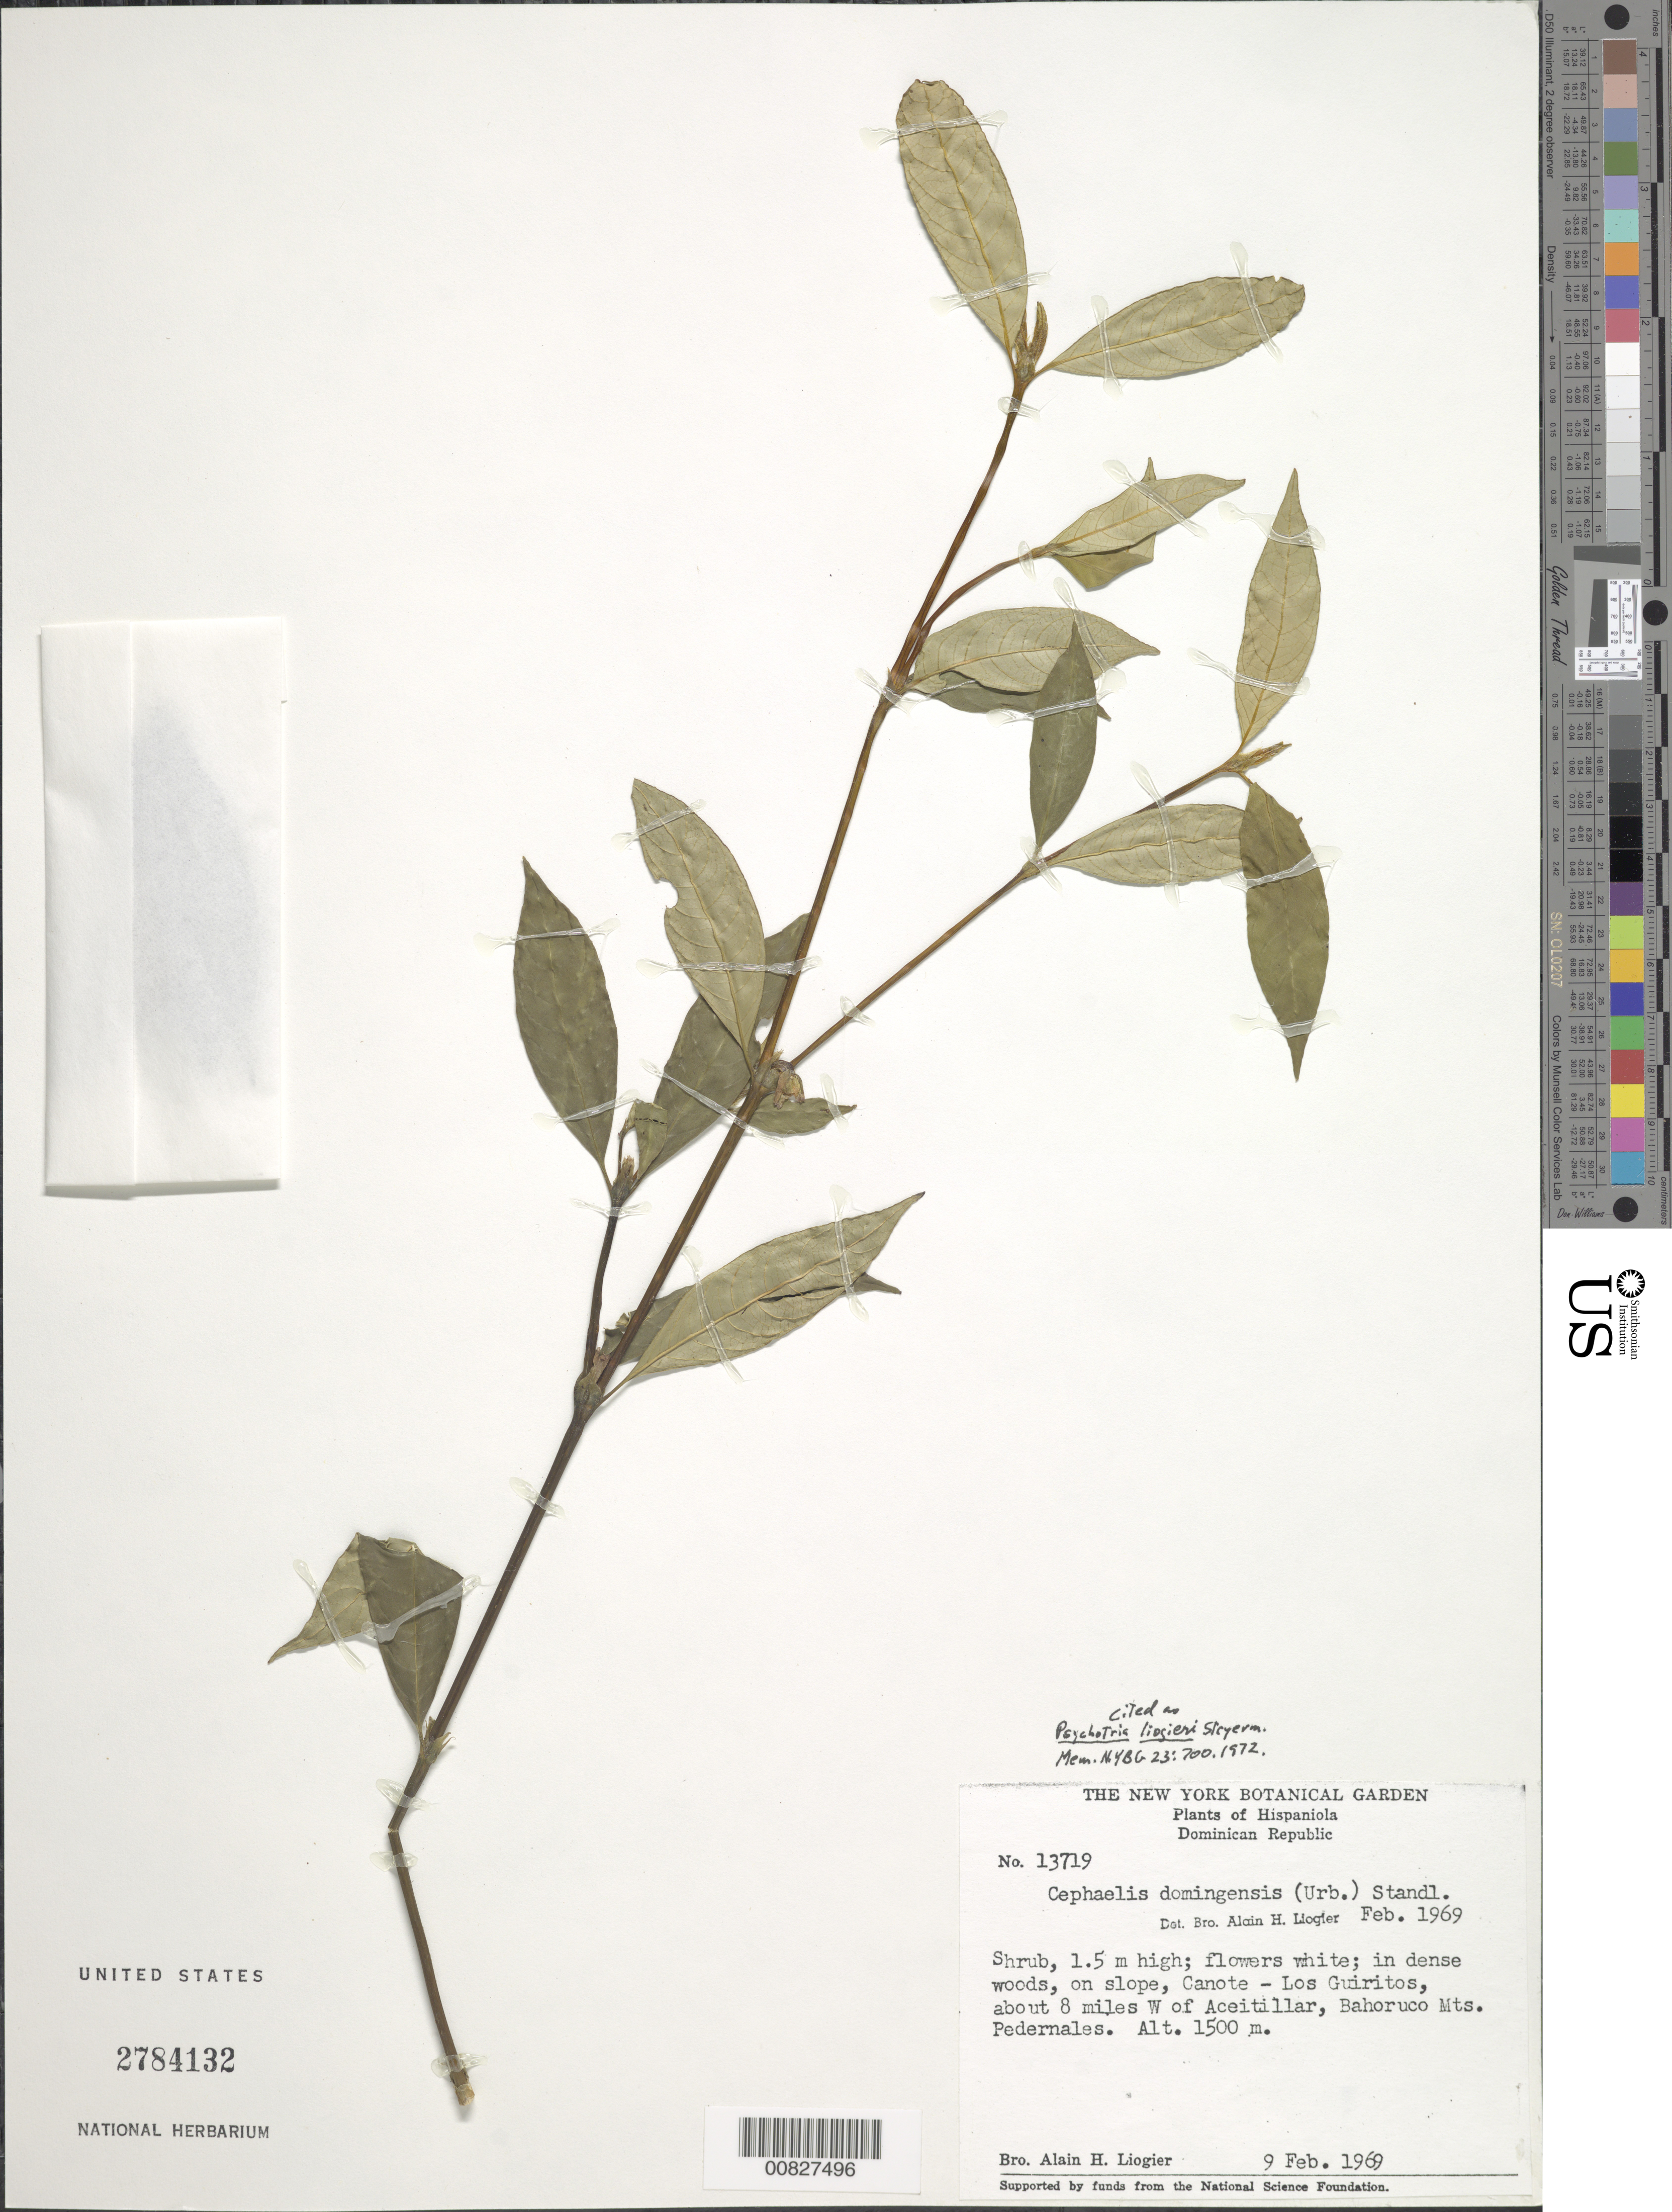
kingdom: Plantae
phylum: Tracheophyta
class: Magnoliopsida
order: Gentianales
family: Rubiaceae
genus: Psychotria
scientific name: Psychotria liogieri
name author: Steyerm.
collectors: A. H. Liogier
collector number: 13719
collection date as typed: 09 Feb 1969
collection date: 1969-02-09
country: Dominican Republic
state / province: Pedernales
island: Hispaniola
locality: Canote-Los Guiritos, about 8 miles W of aceitillar, bahoruco Mts.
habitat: In dense woods on slope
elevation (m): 1500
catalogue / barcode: US 2784132